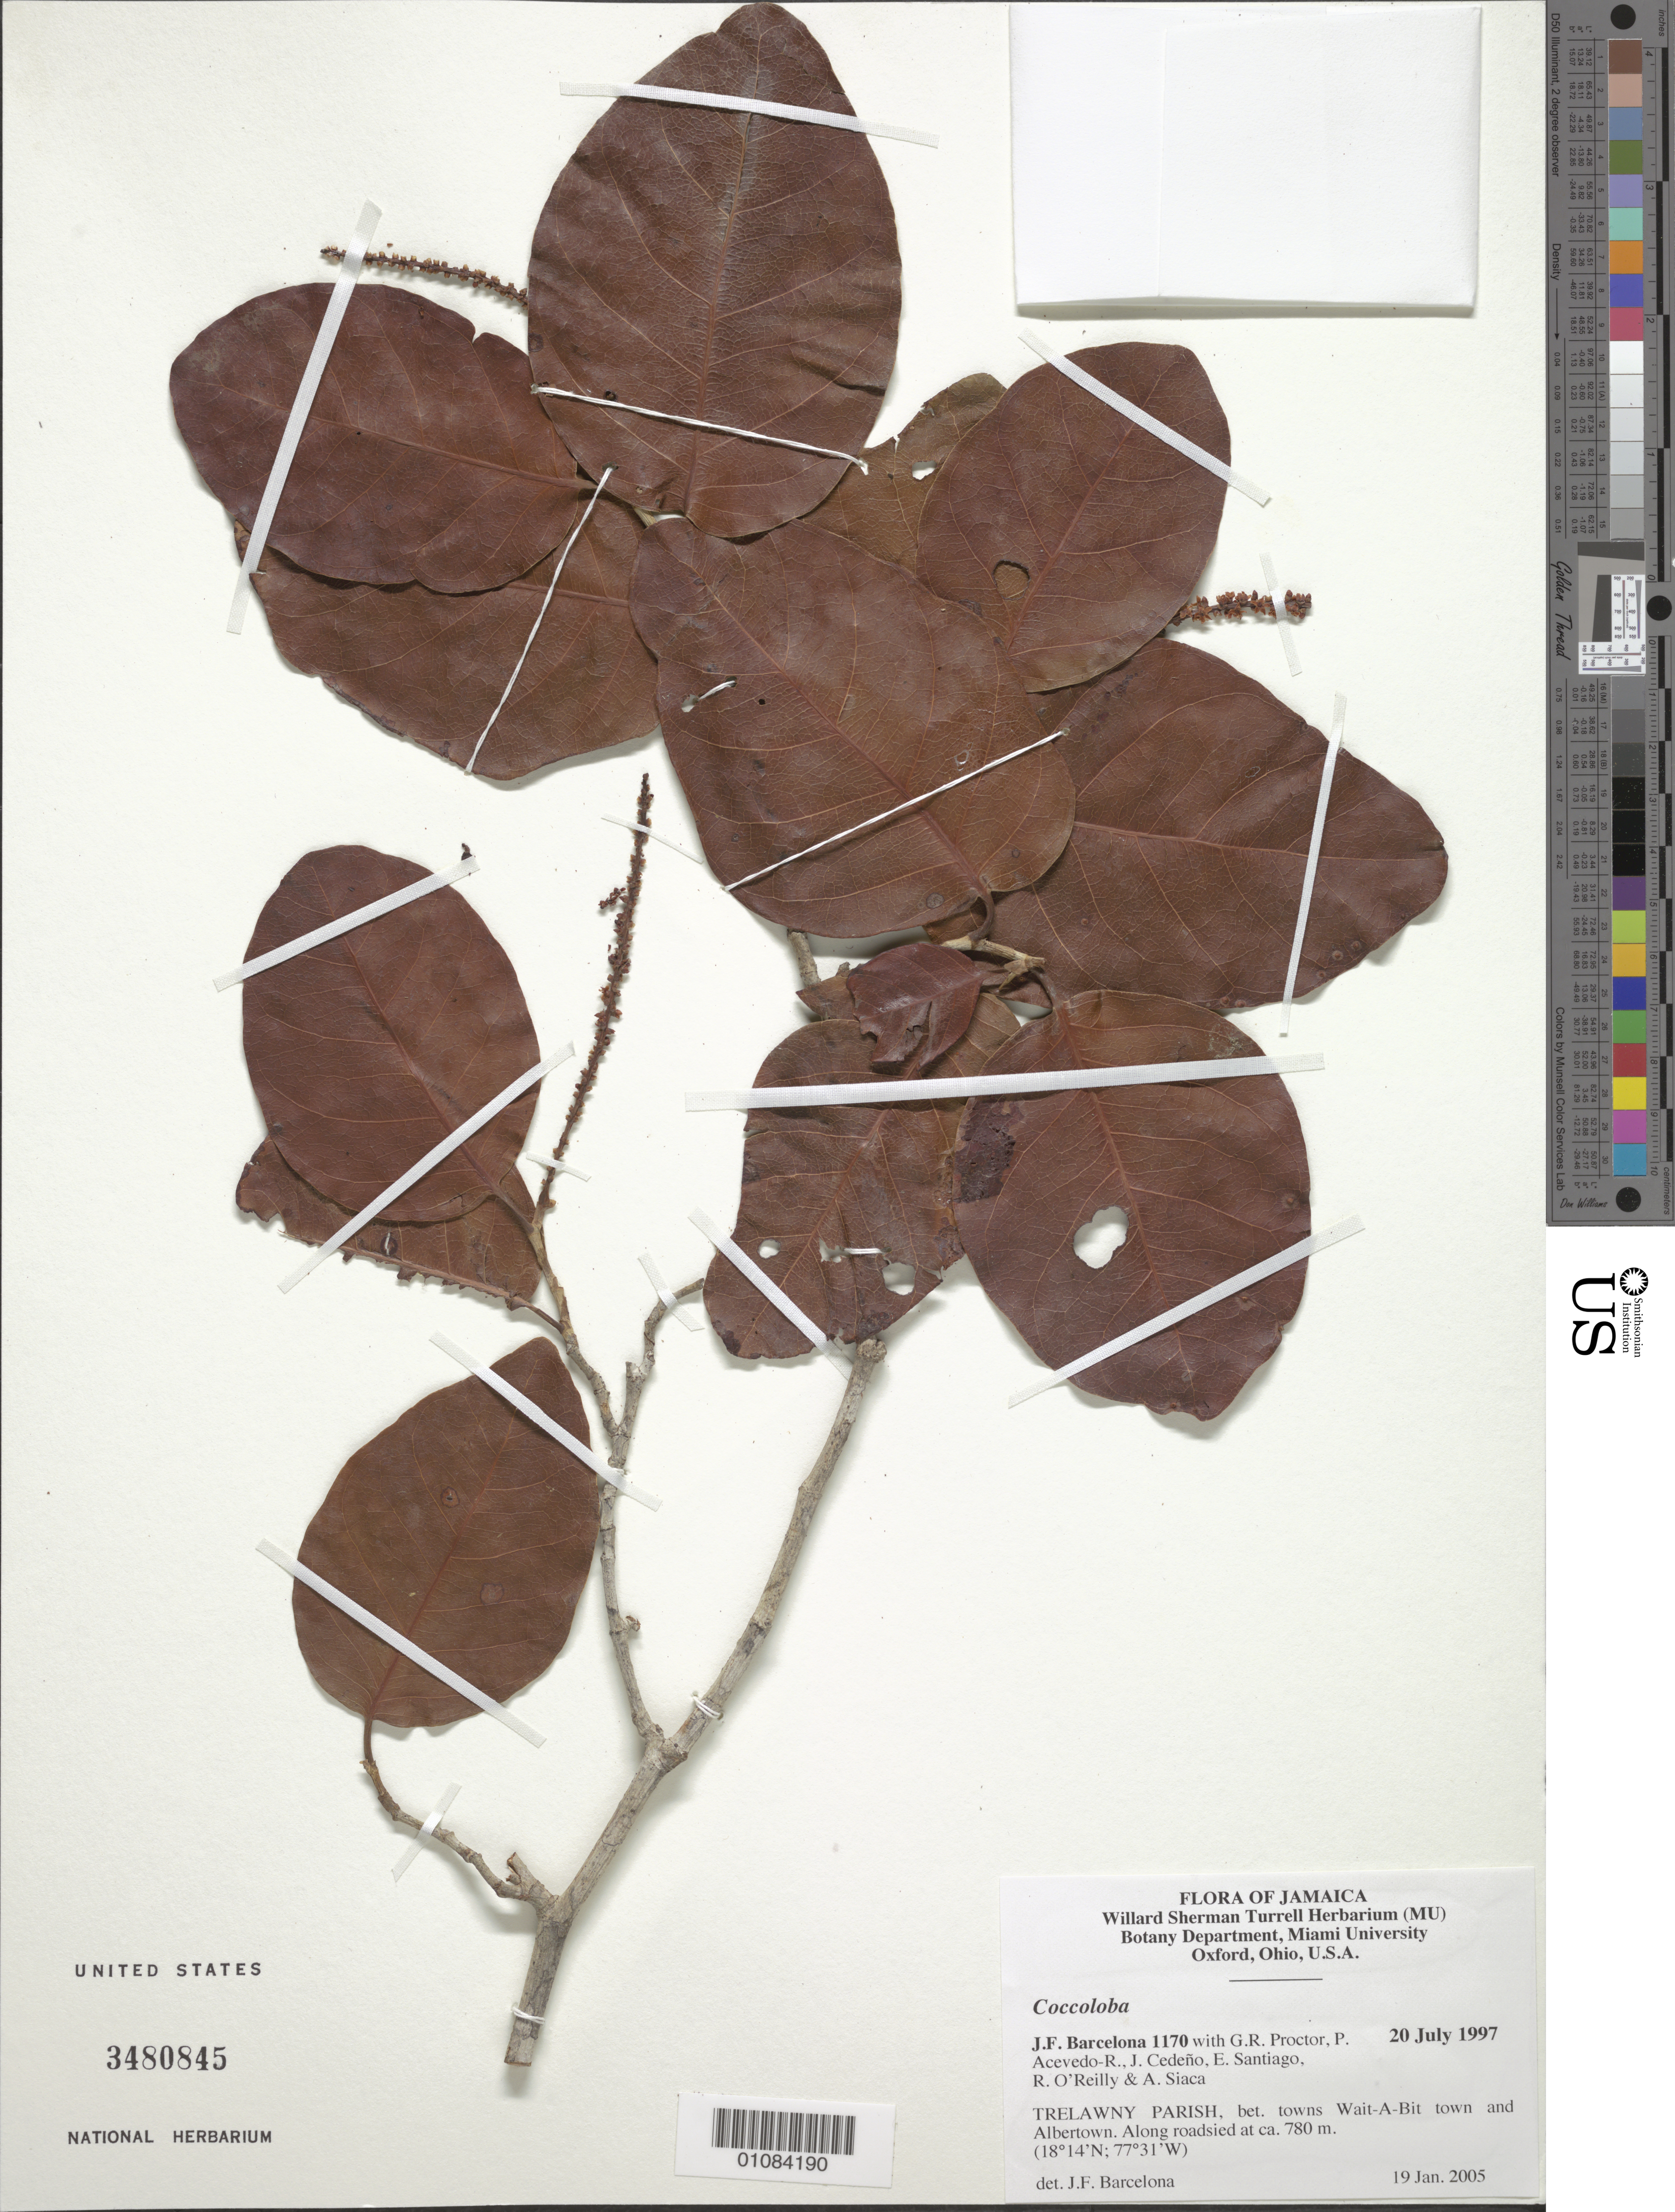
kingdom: Plantae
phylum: Tracheophyta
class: Magnoliopsida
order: Caryophyllales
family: Polygonaceae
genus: Coccoloba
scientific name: Coccoloba sp.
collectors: J. F. Barcelona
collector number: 1170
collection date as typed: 20 Jul 1977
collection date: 1977-07-20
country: Jamaica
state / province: Trelawny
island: Jamaica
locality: Between towns Wai-A-Bit town and Albertown.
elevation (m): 750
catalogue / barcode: US 3480845